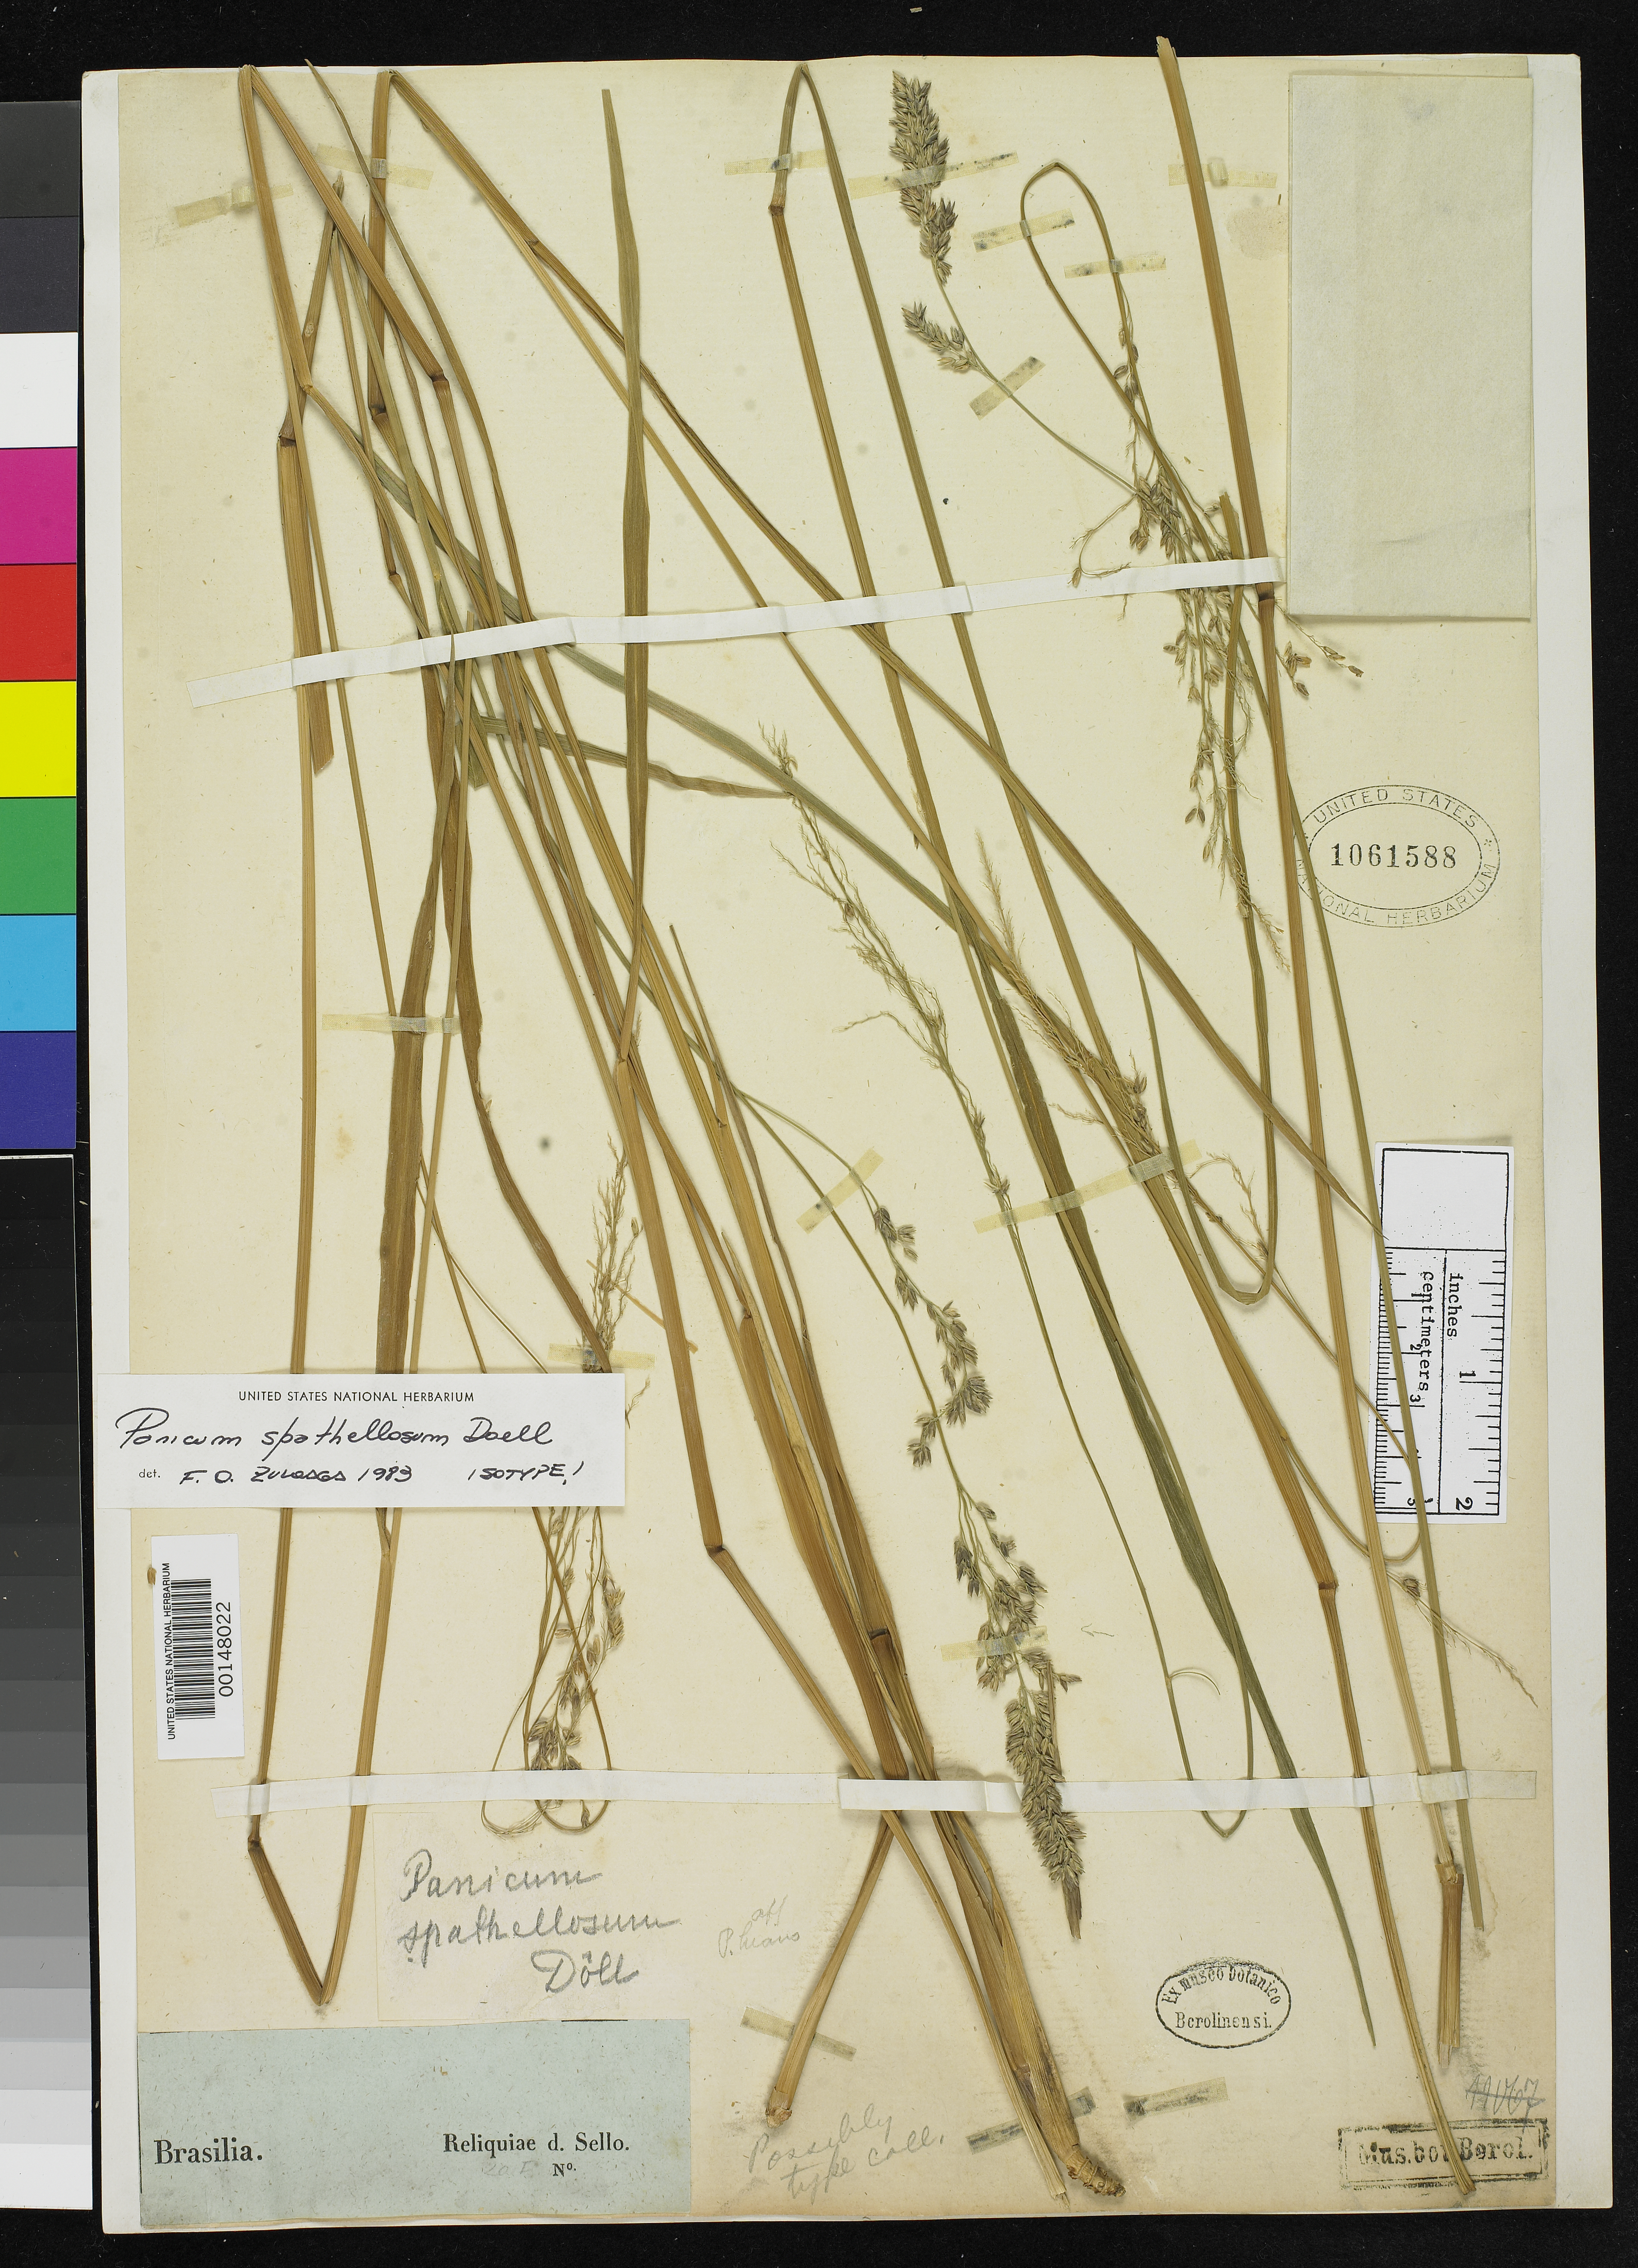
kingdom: Plantae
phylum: Tracheophyta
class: Liliopsida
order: Poales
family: Poaceae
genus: Panicum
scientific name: Panicum spathellosum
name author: Döll in Mart.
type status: Isotype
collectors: F. Sellow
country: Brazil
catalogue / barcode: US 1061588